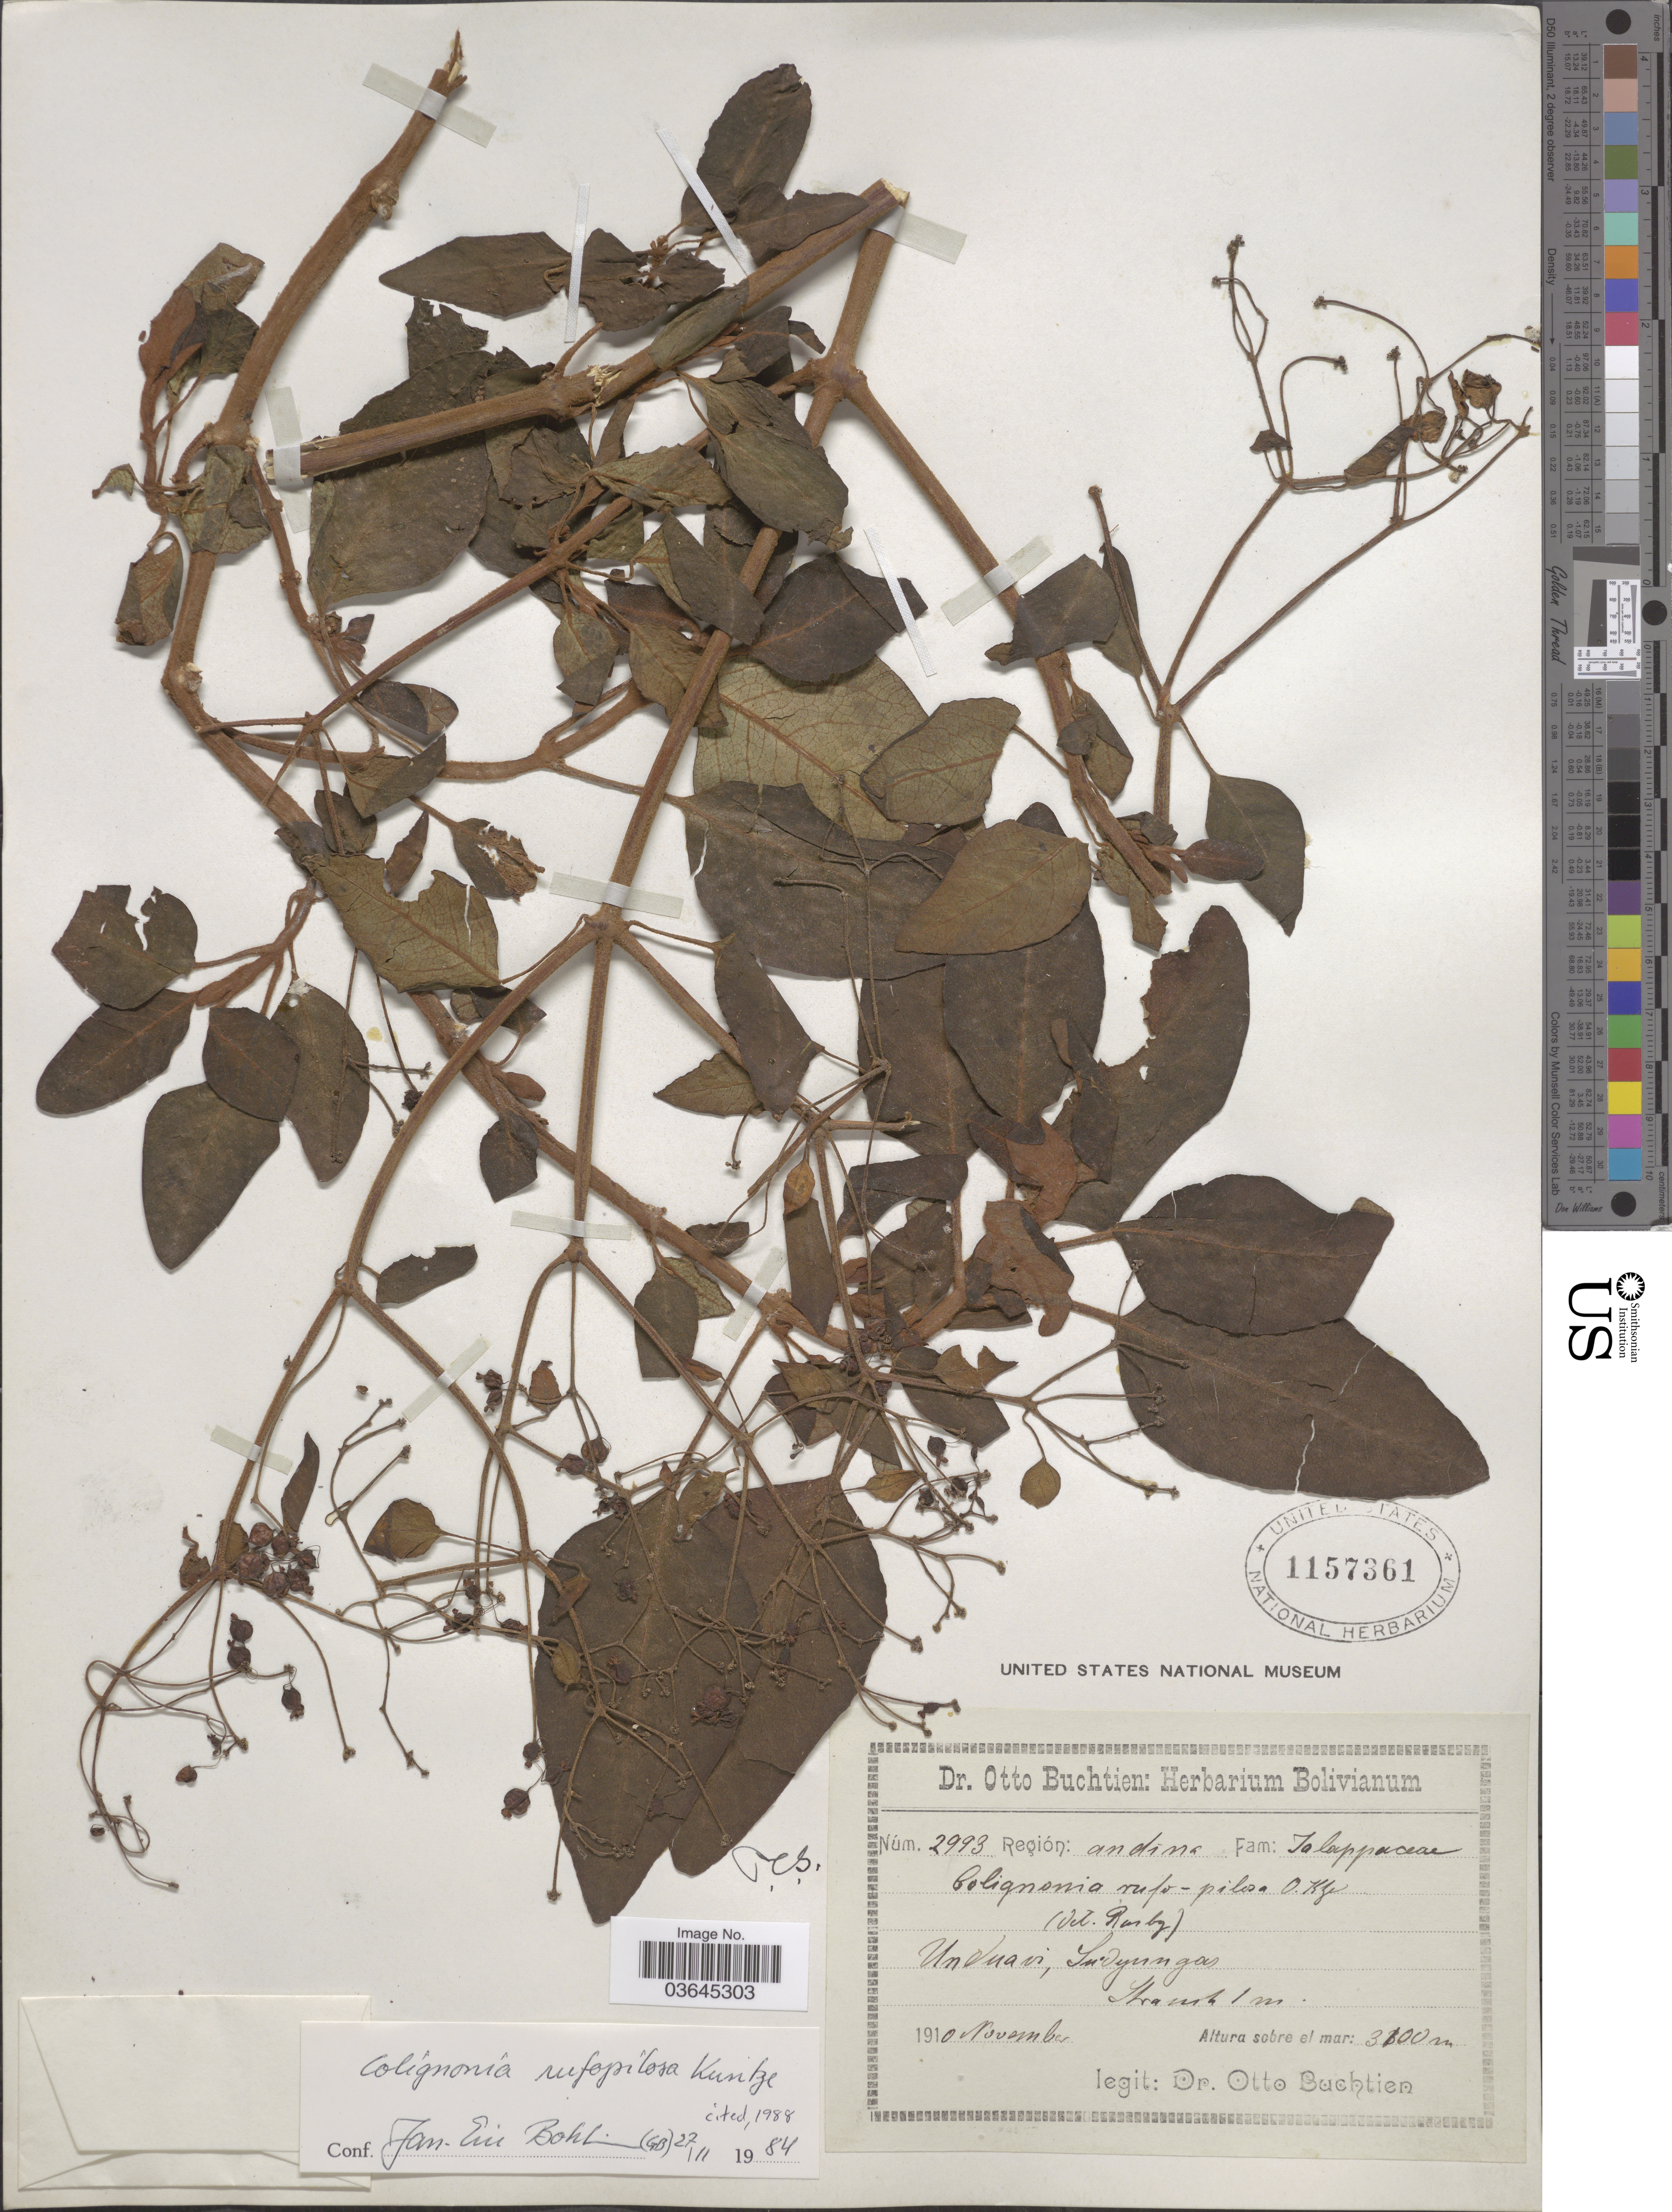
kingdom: Plantae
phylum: Tracheophyta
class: Magnoliopsida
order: Caryophyllales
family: Nyctaginaceae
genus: Colignonia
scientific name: Colignonia rufopilosa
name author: Kuntze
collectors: O. Buchtien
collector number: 2993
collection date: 1910-11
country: Bolivia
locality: Región: andina. Unduavi, Sudyungas.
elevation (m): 3100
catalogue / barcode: US 1157361